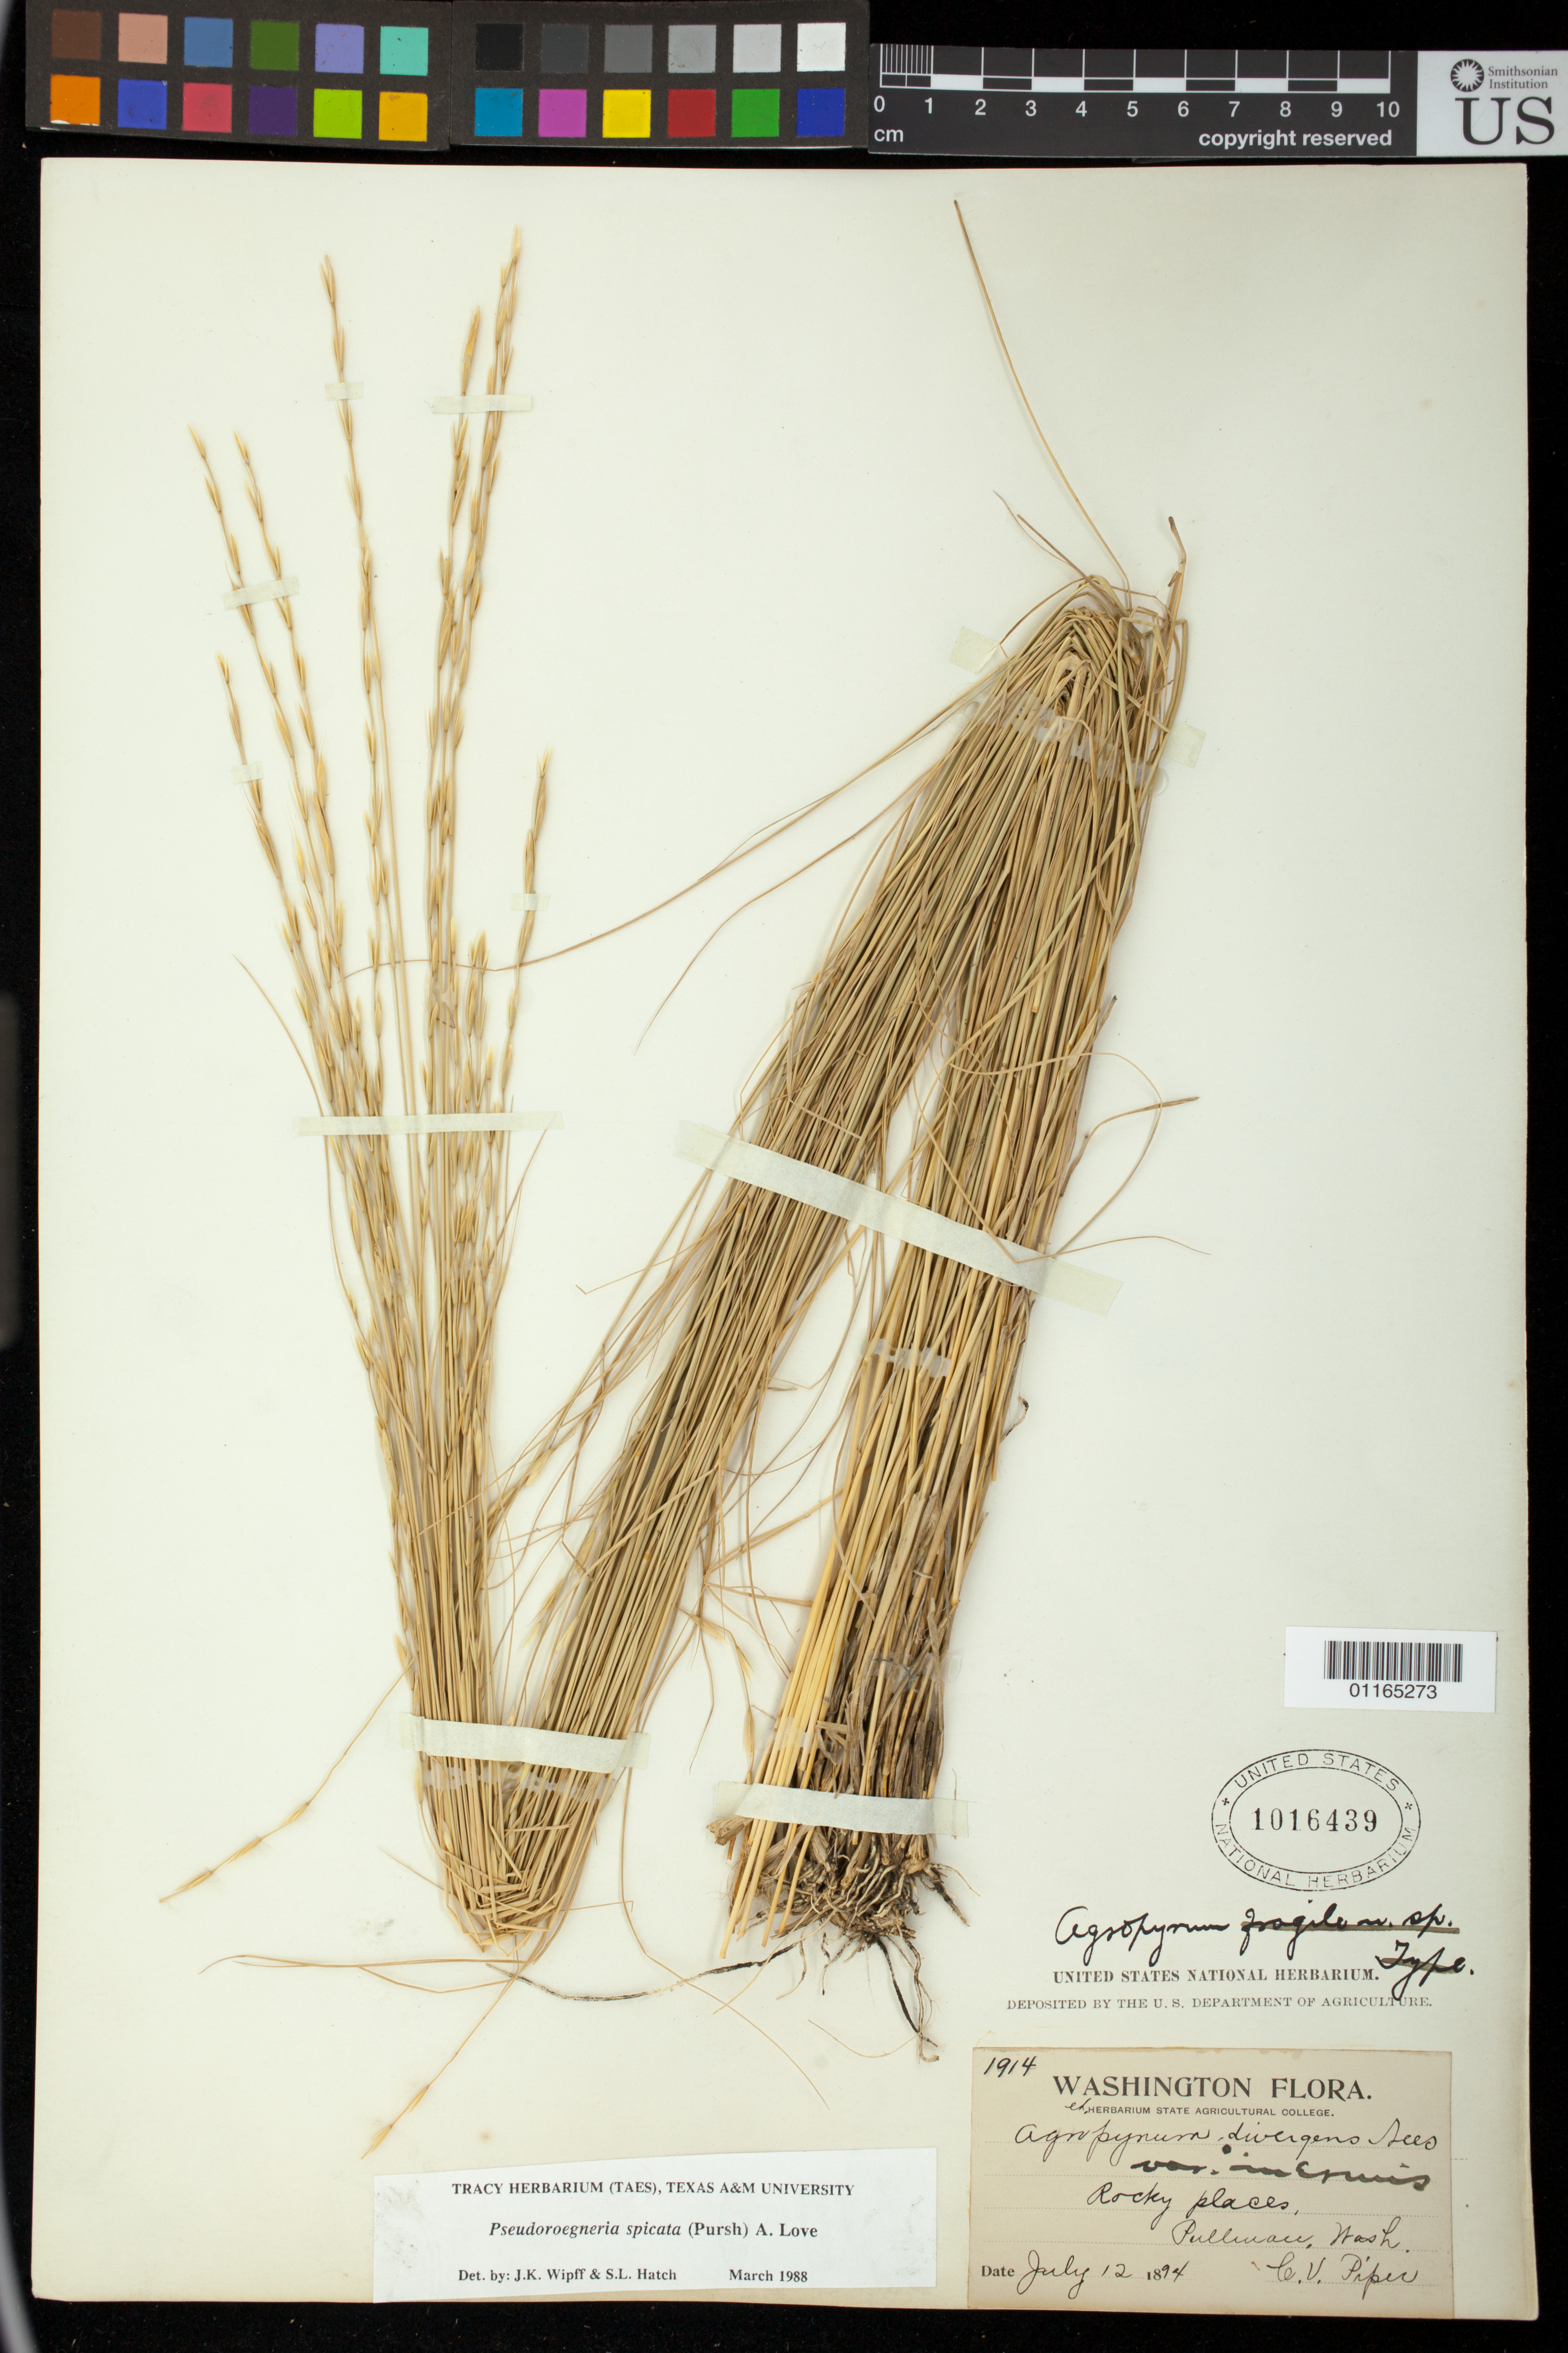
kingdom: Plantae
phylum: Tracheophyta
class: Liliopsida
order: Poales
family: Poaceae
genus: Agropyron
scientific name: Agropyron divergens var. inerme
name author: Scribn. & J.G. Sm.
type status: Syntype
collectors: C. V. Piper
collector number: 1914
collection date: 1894-07-12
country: United States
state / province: Washington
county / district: Whitman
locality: Pullman, Wash.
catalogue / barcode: US 1016439